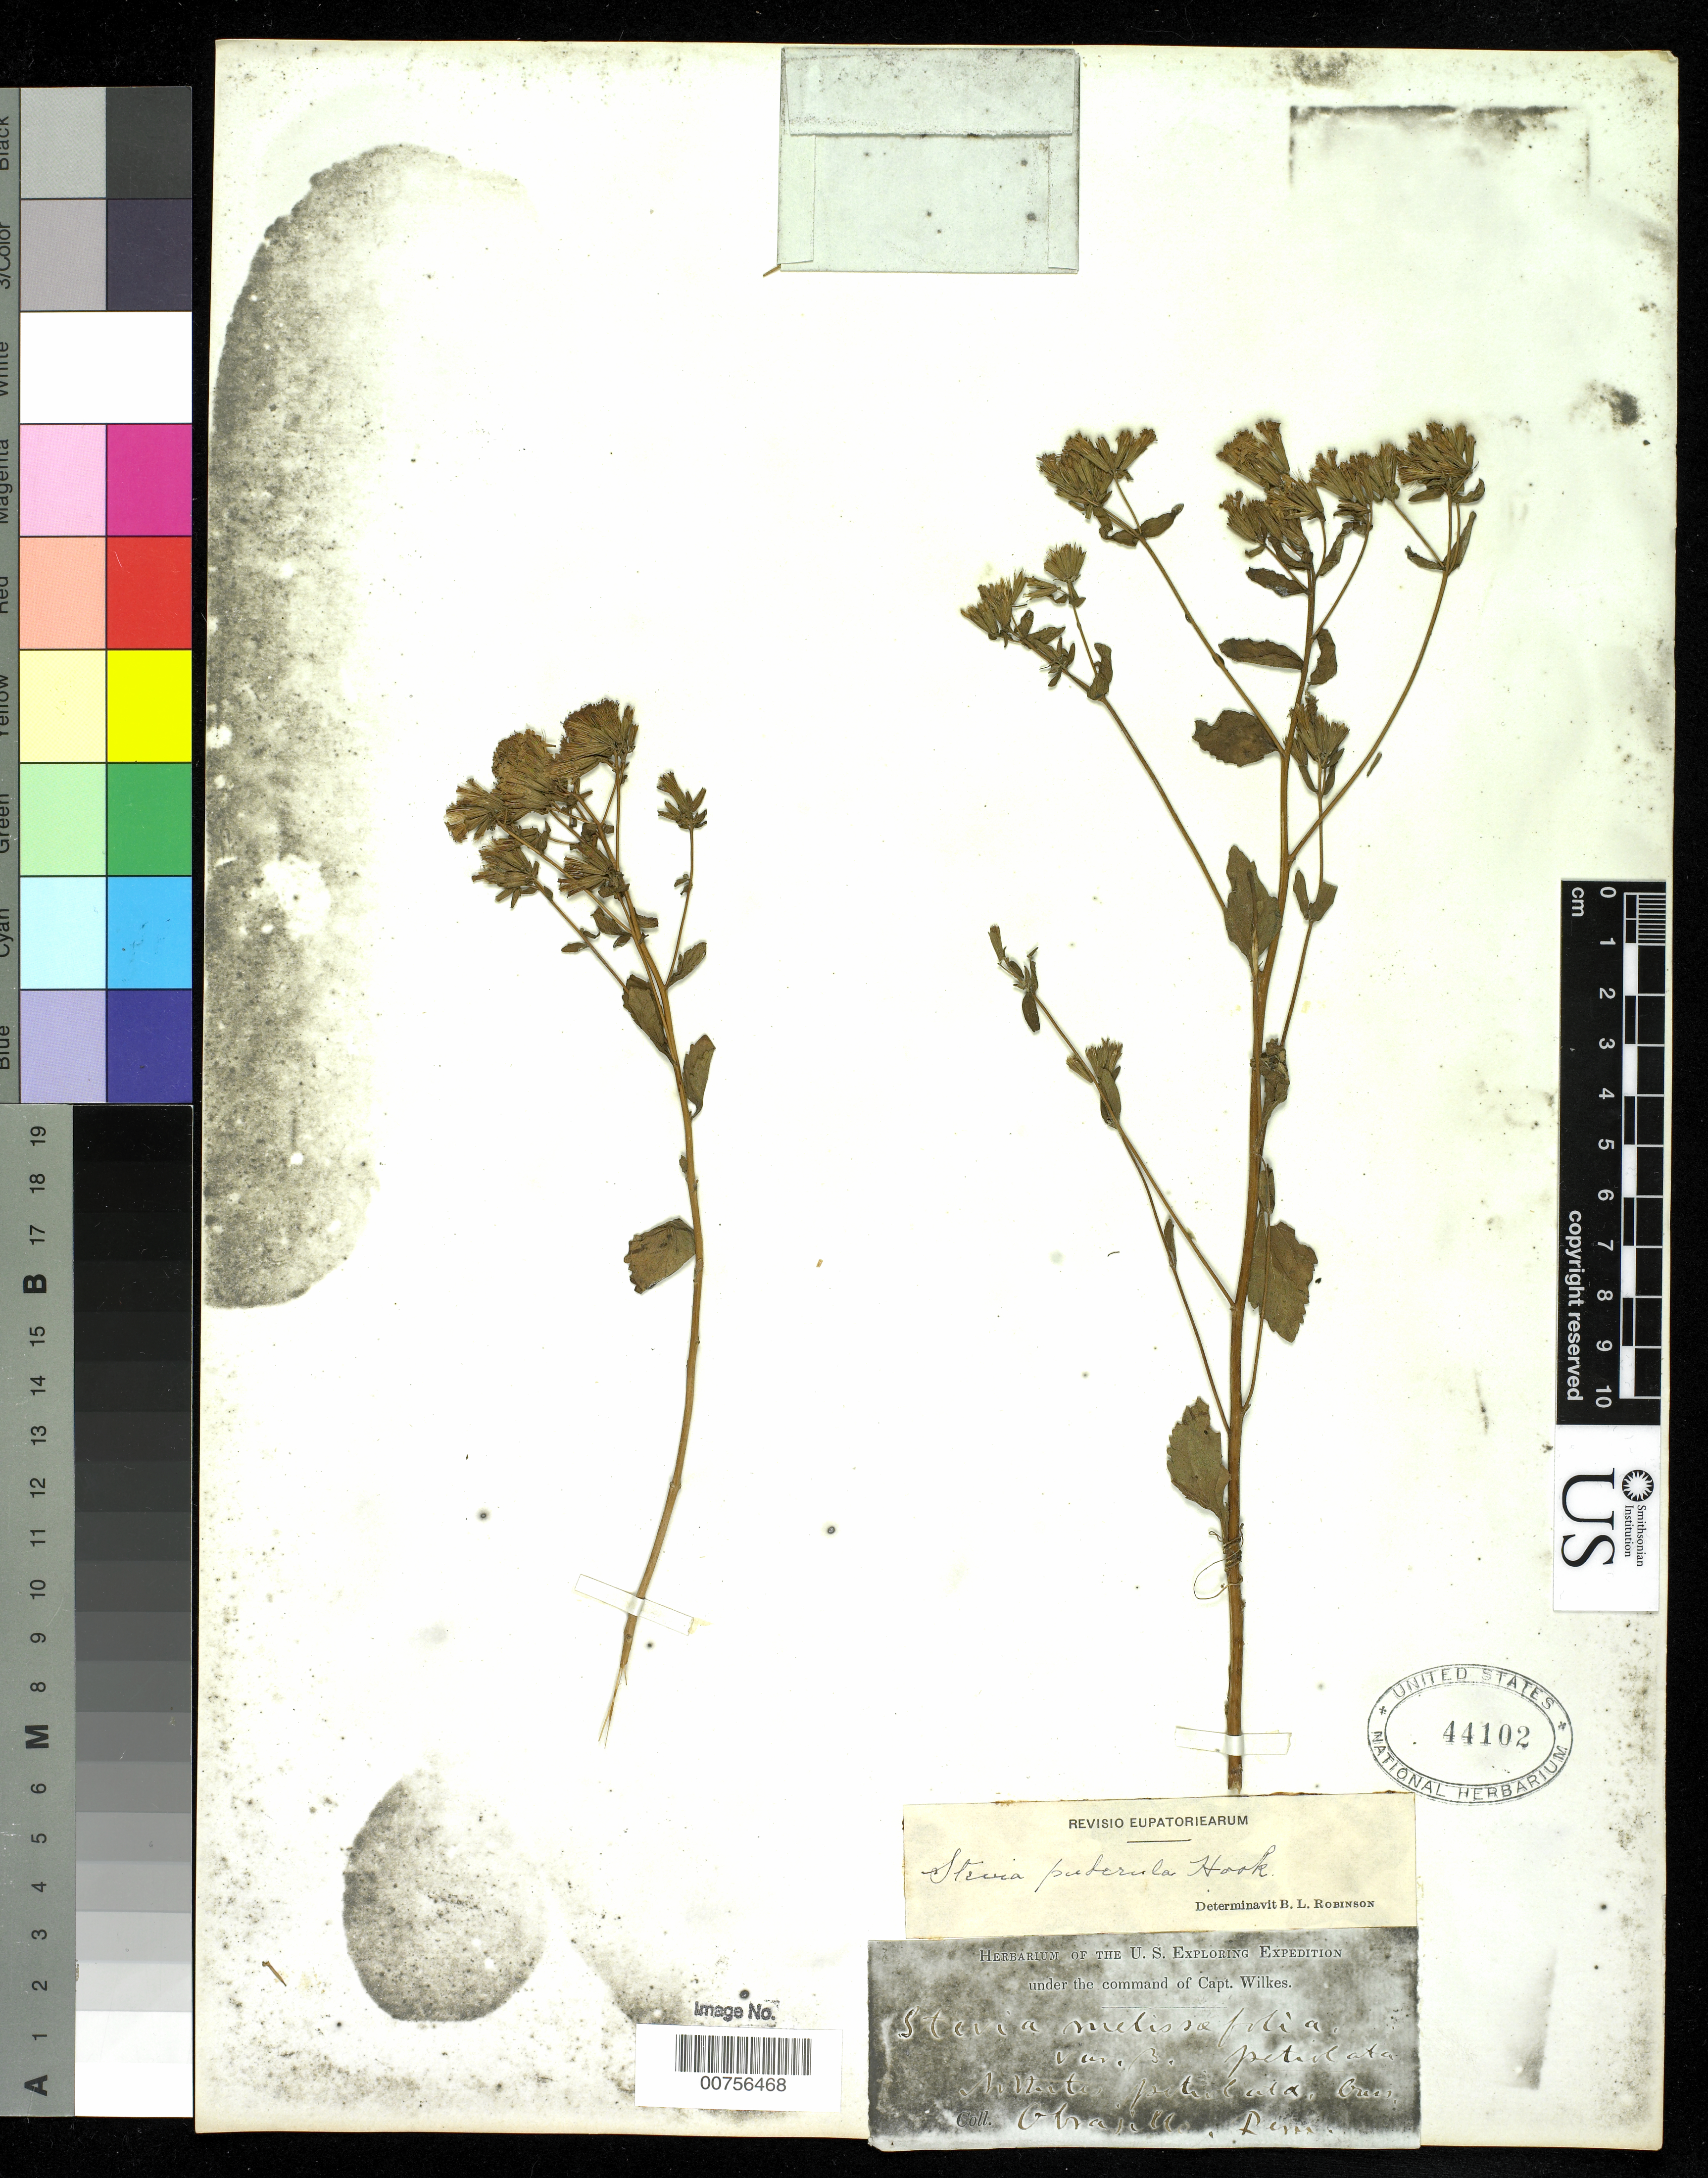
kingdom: Plantae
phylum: Tracheophyta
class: Magnoliopsida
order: Asterales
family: Asteraceae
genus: Stevia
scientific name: Stevia puberula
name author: Hook.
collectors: Wilkes Explor. Exped.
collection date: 1838/1842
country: Peru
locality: Obrajillo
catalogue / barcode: US 44102